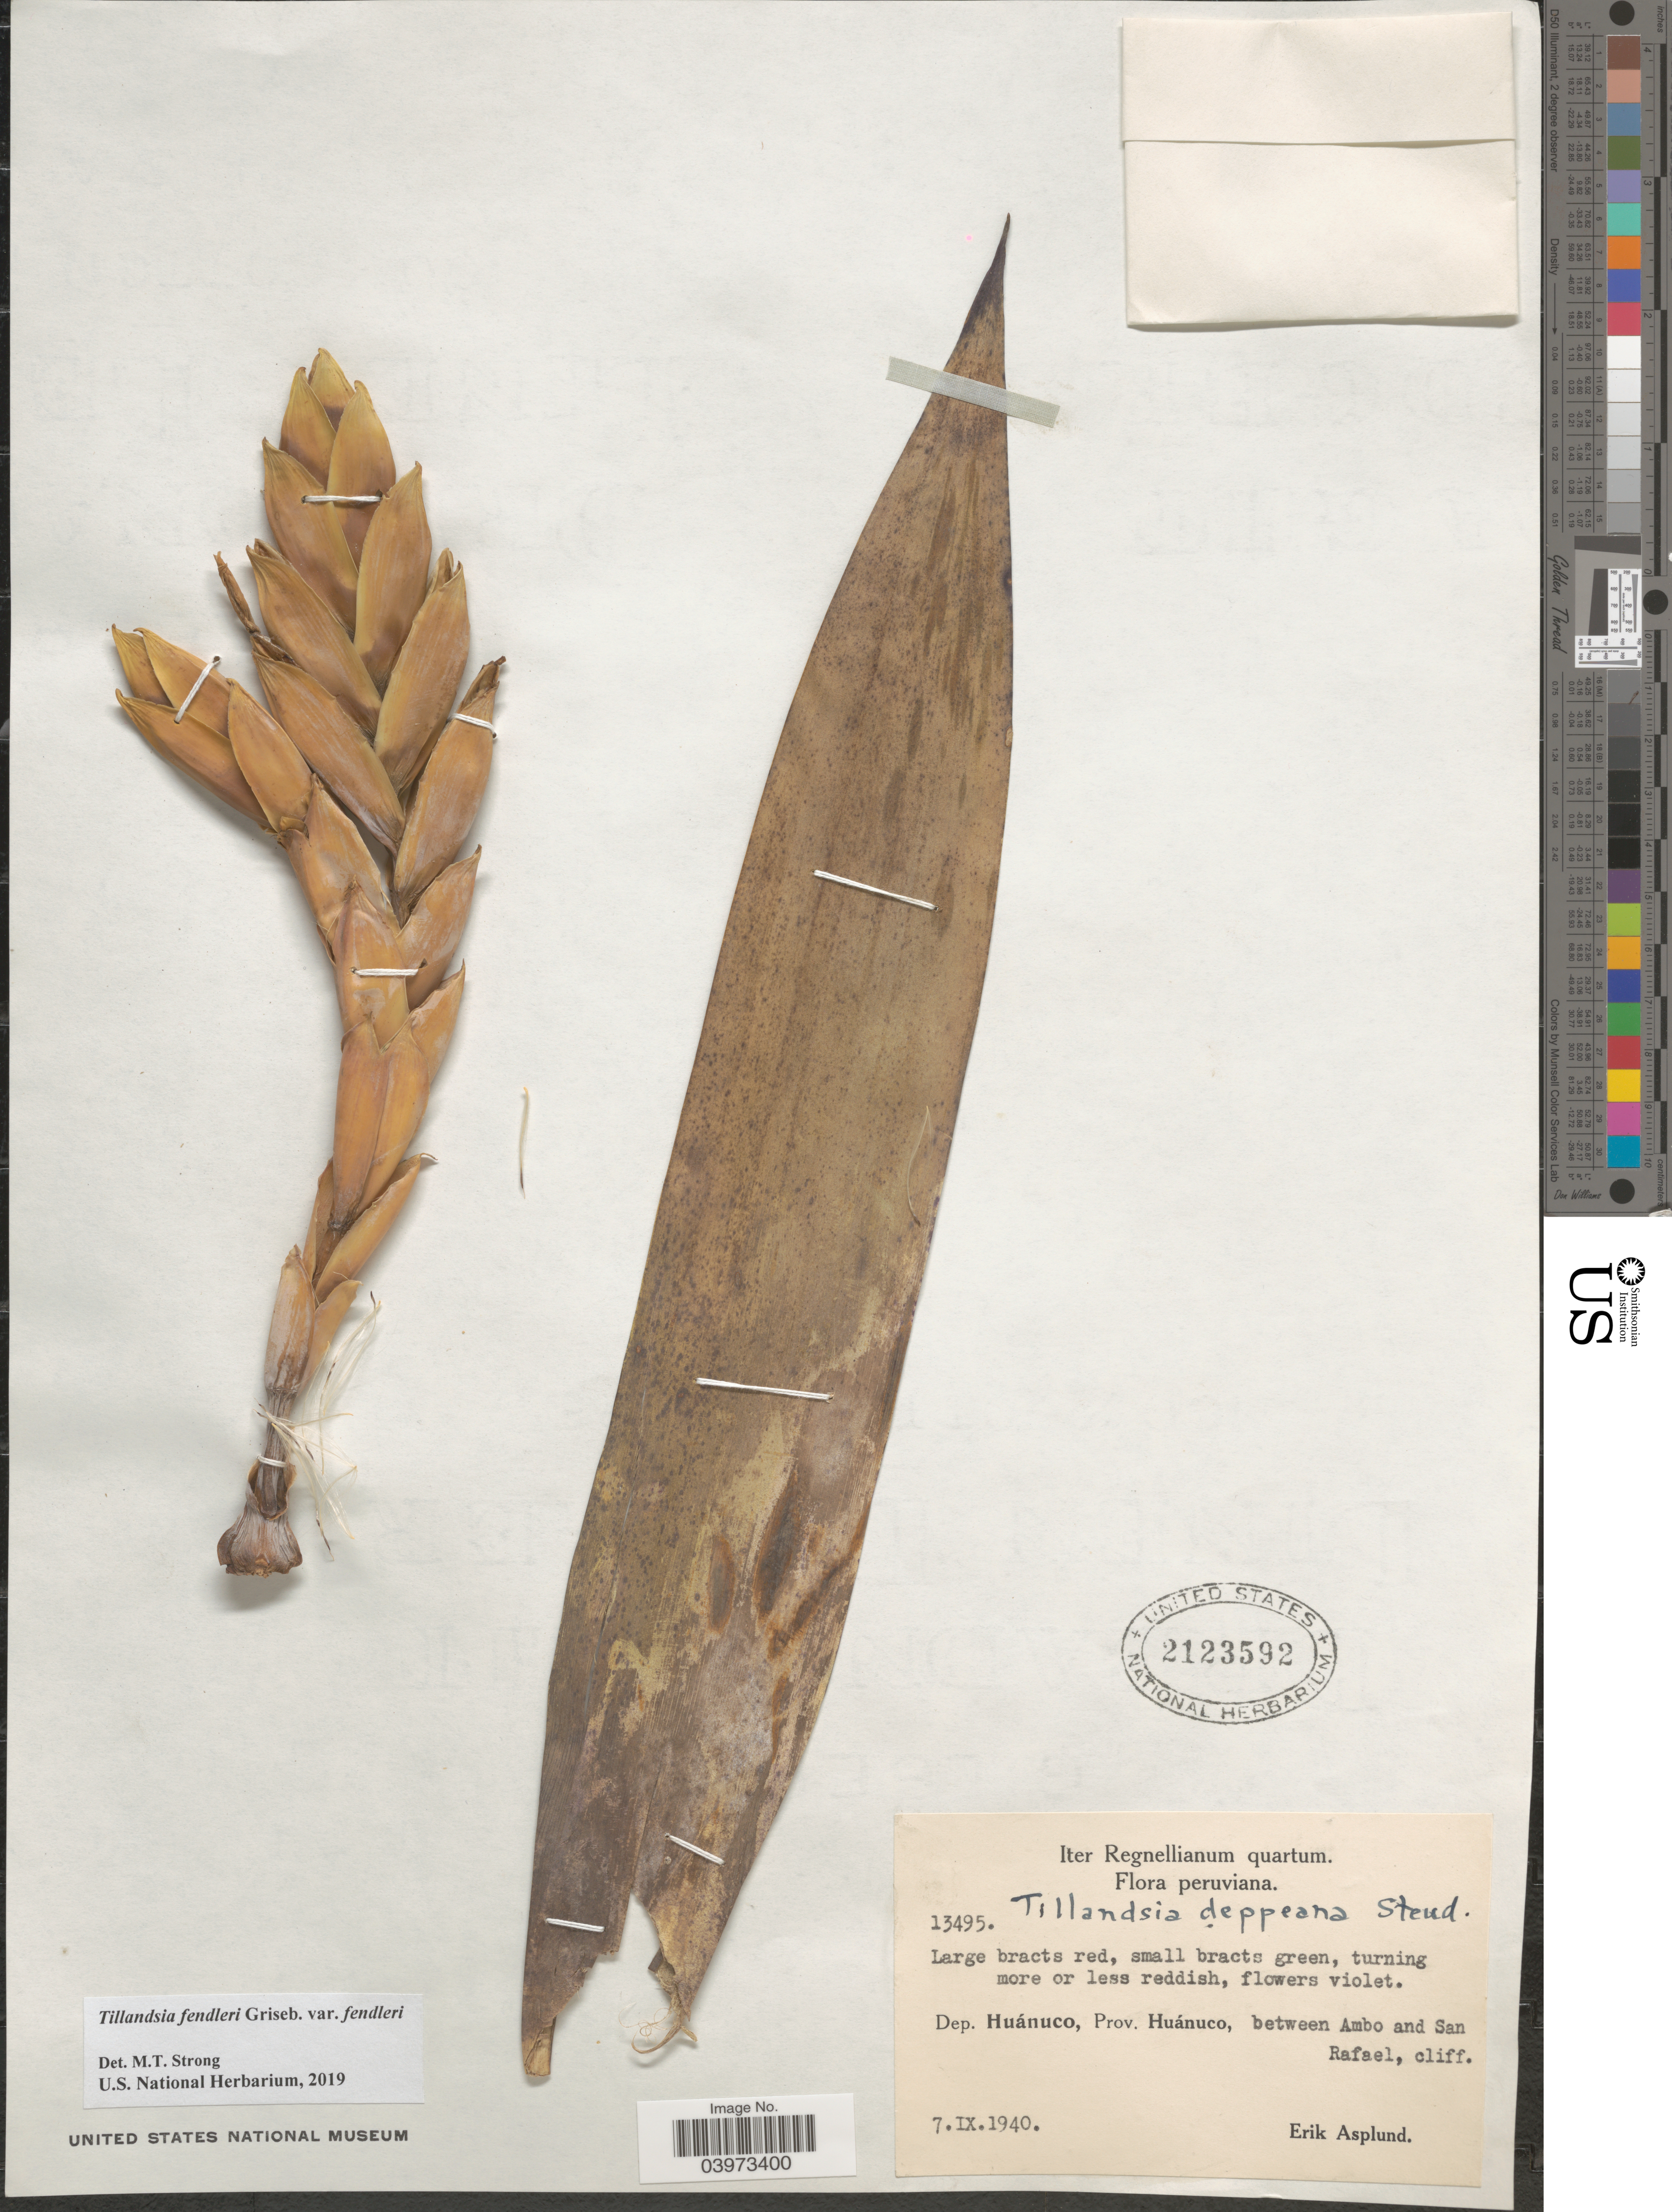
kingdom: Plantae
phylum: Tracheophyta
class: Liliopsida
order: Poales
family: Bromeliaceae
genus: Tillandsia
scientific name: Tillandsia fendleri var. fendleri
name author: Griseb.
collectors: E. Asplund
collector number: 13495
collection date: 1940-09-07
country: Peru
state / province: Huánuco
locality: Iter Regnellianum quartum. Dep. Huánuco, Prov. Huánuco, between Ambo and San Rafael.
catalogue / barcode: US 2123592